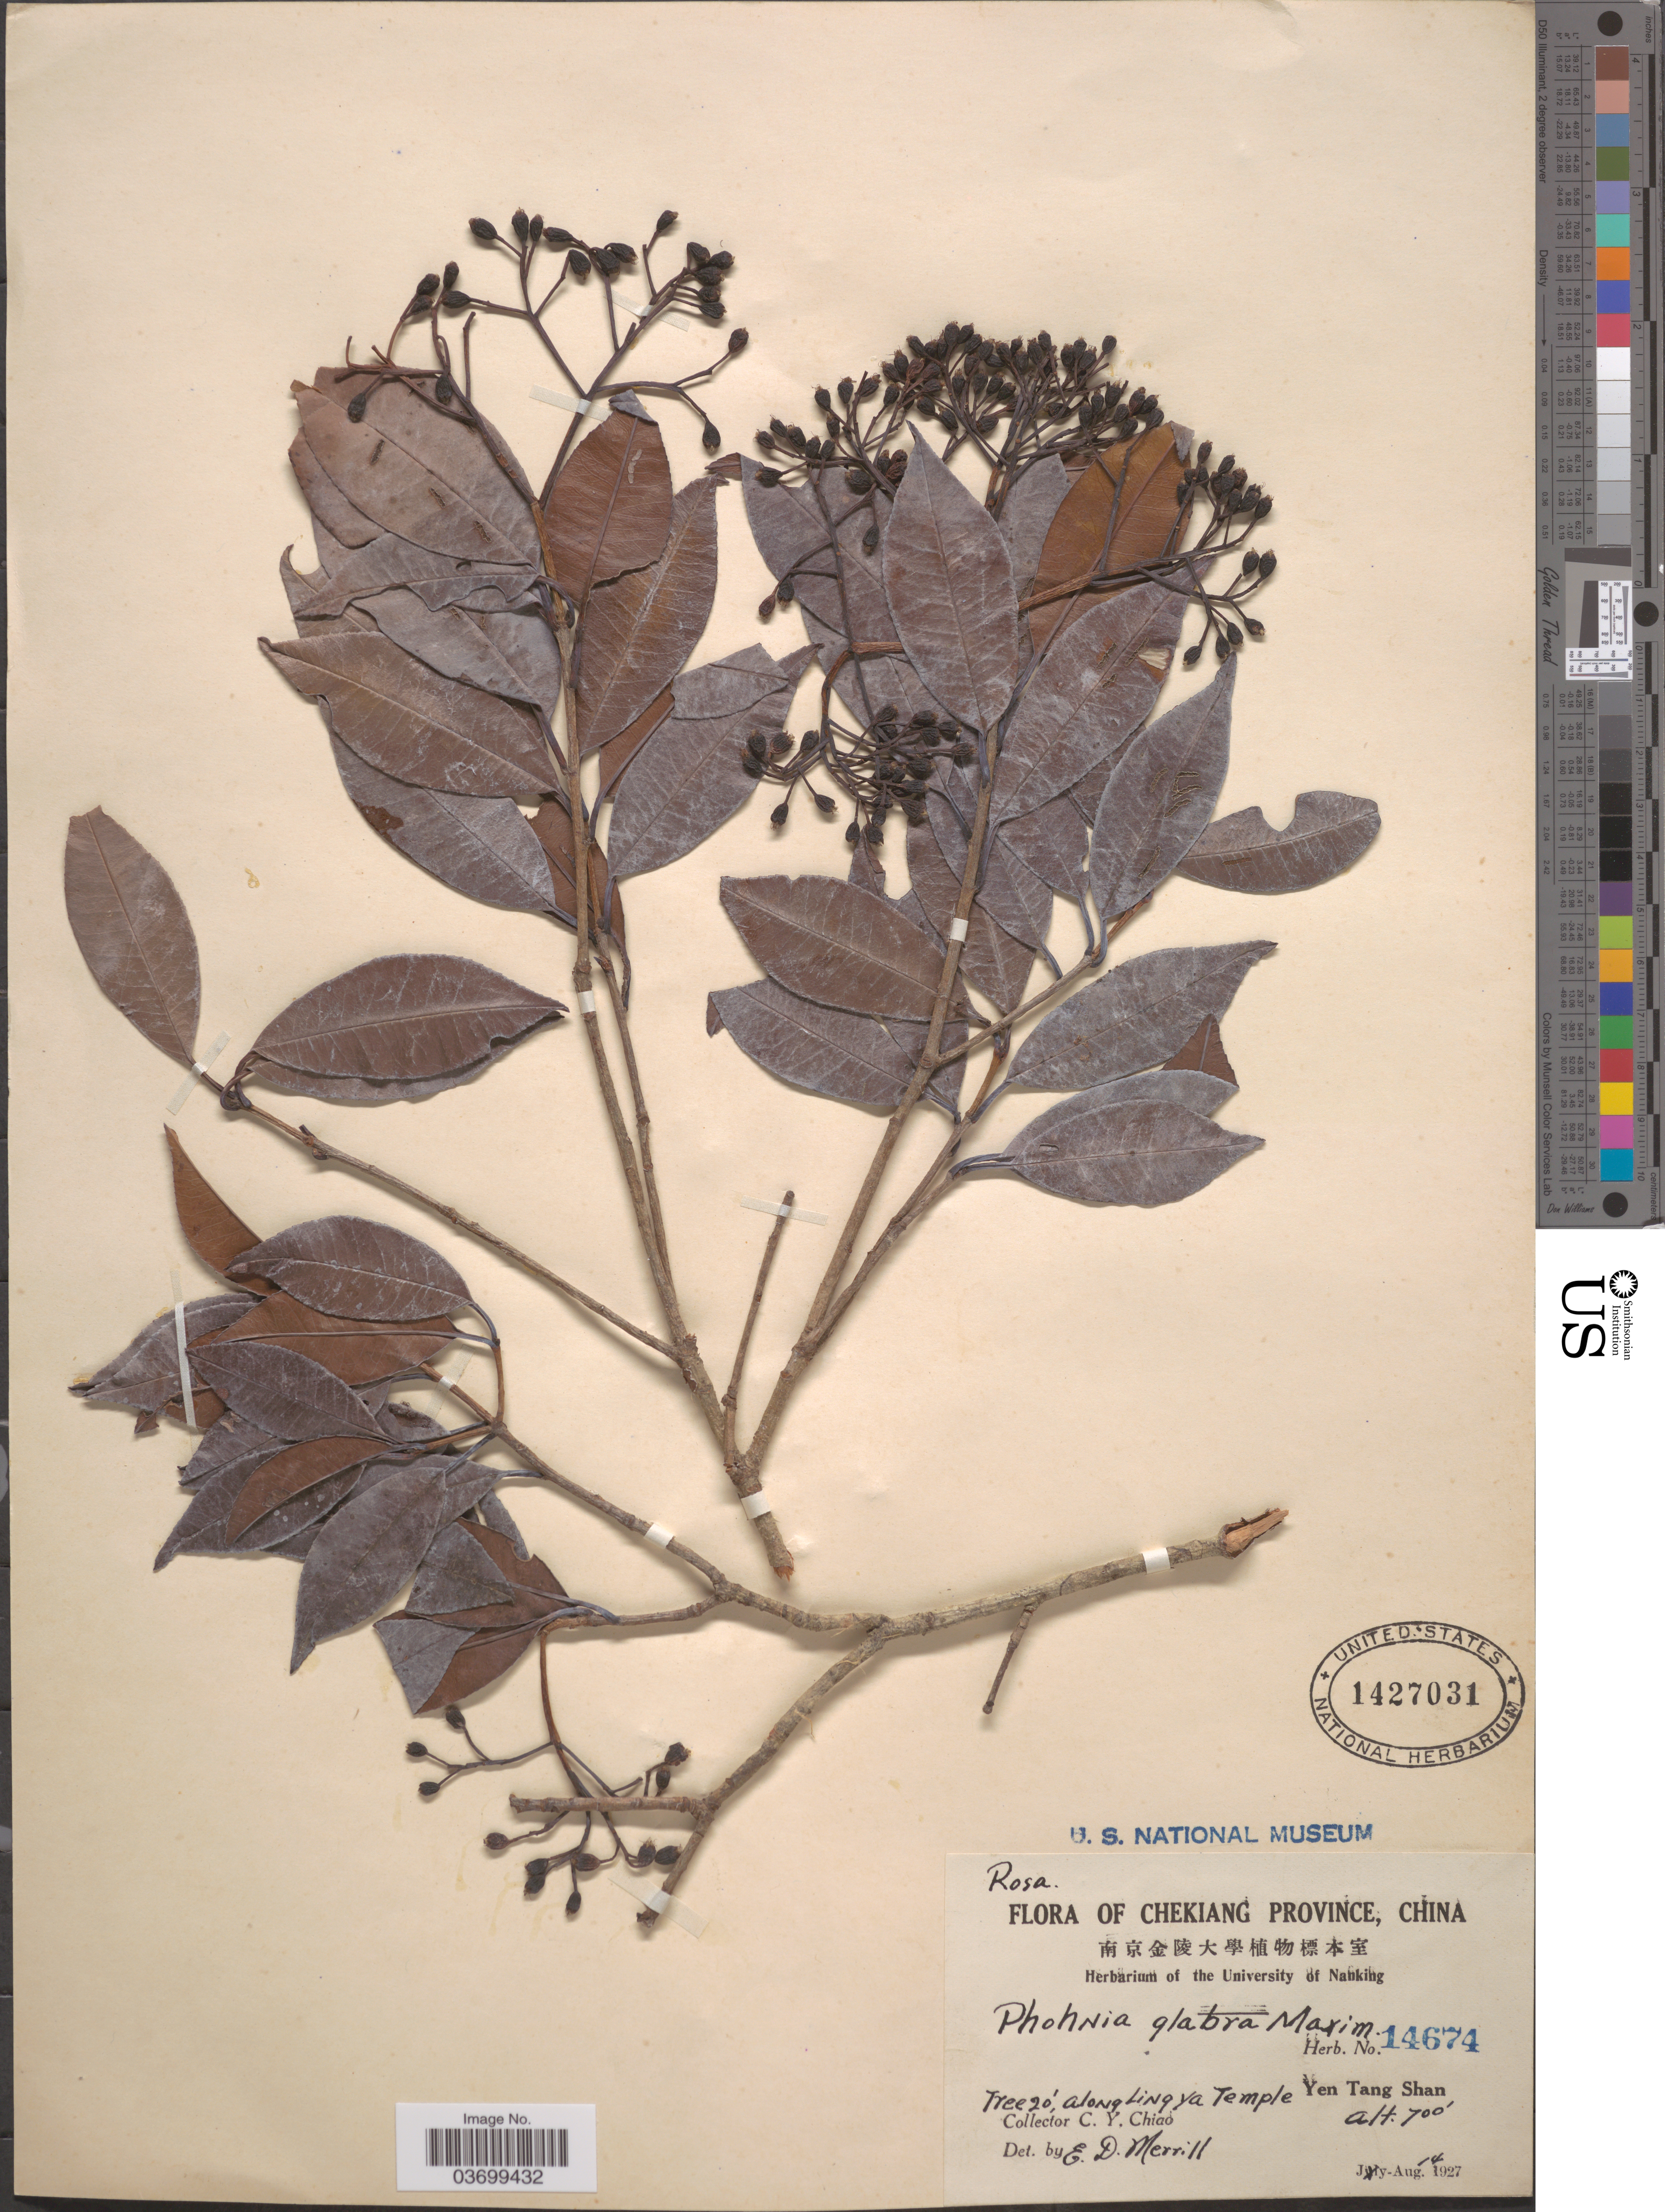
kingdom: Plantae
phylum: Tracheophyta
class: Magnoliopsida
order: Rosales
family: Rosaceae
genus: Photinia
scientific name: Photinia glabra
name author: (Thunb.) Jacob-Makoy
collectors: C. Y. Chiao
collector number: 14674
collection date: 1927-08-14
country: China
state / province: Zhejiang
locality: Chekiang Province. Along Ling Ya Temple. Yen Tang Shan.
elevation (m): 213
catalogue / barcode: US 1427031